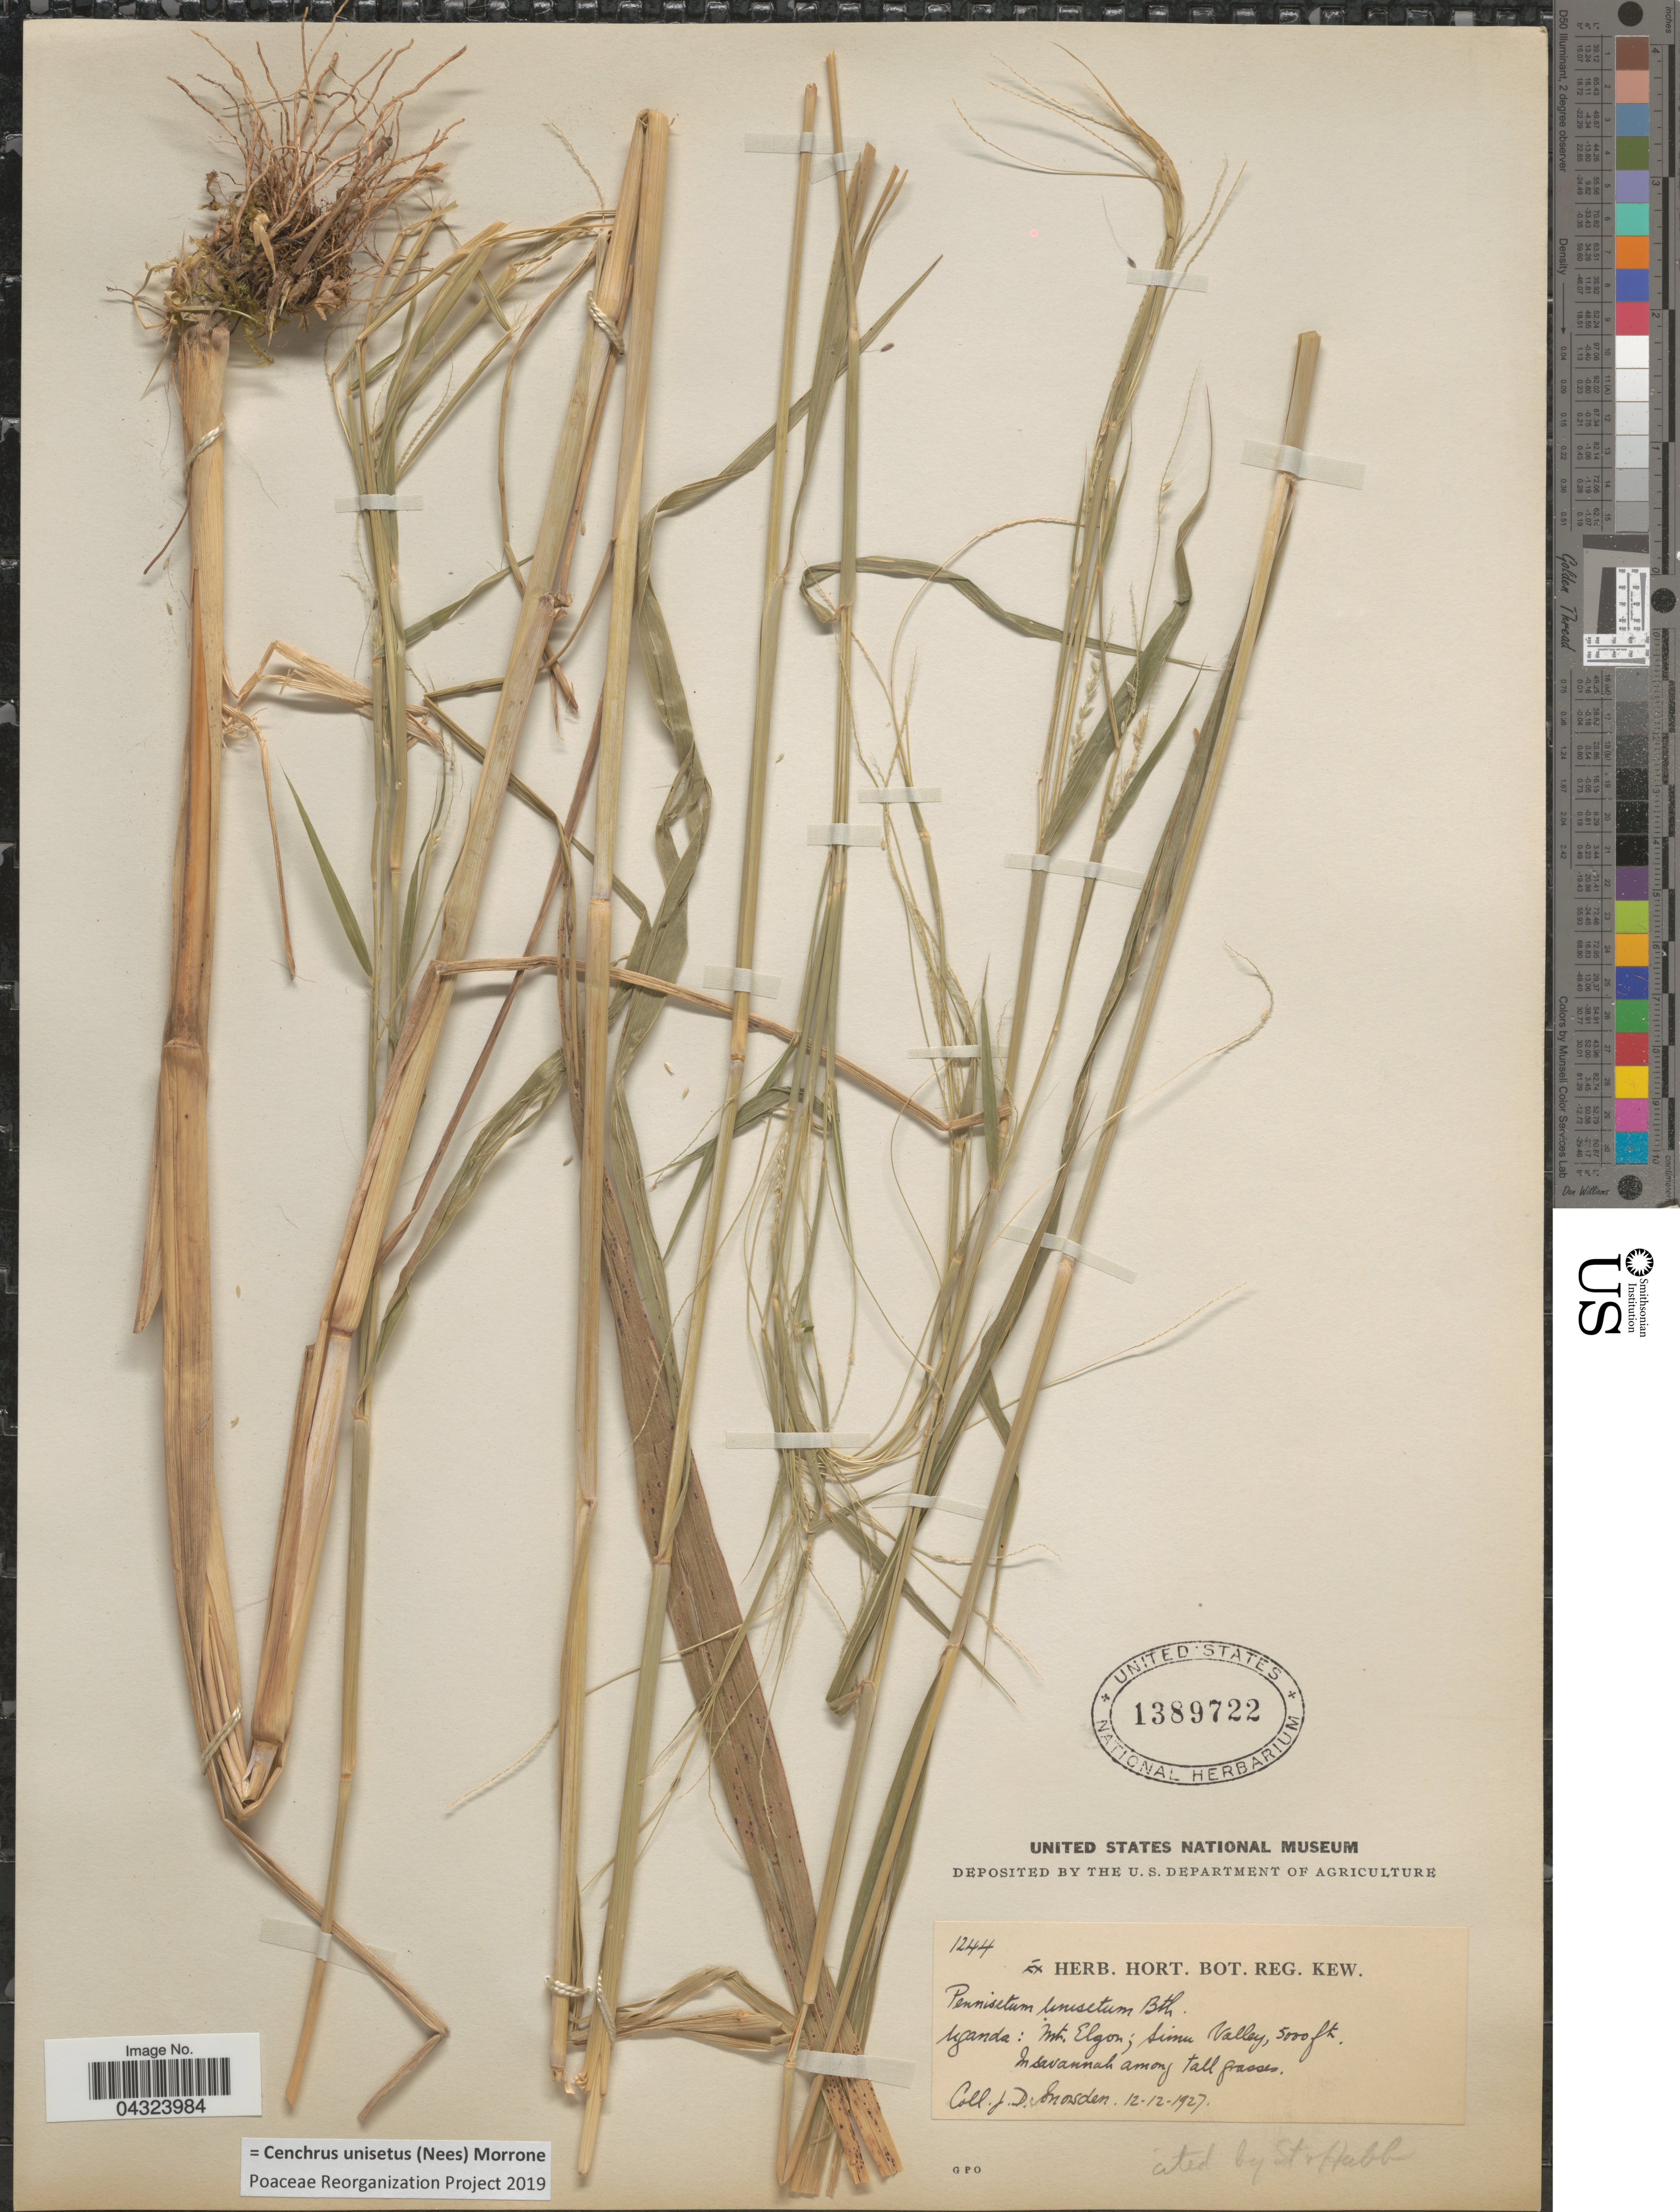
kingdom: Plantae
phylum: Tracheophyta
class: Liliopsida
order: Poales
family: Poaceae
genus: Cenchrus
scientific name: Cenchrus unisetus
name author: (Nees) Morrone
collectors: J. Snowden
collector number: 1244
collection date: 1927-12-12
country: Uganda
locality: Mt. Elgon; Simu Valley.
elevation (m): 1524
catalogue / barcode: US 1389722